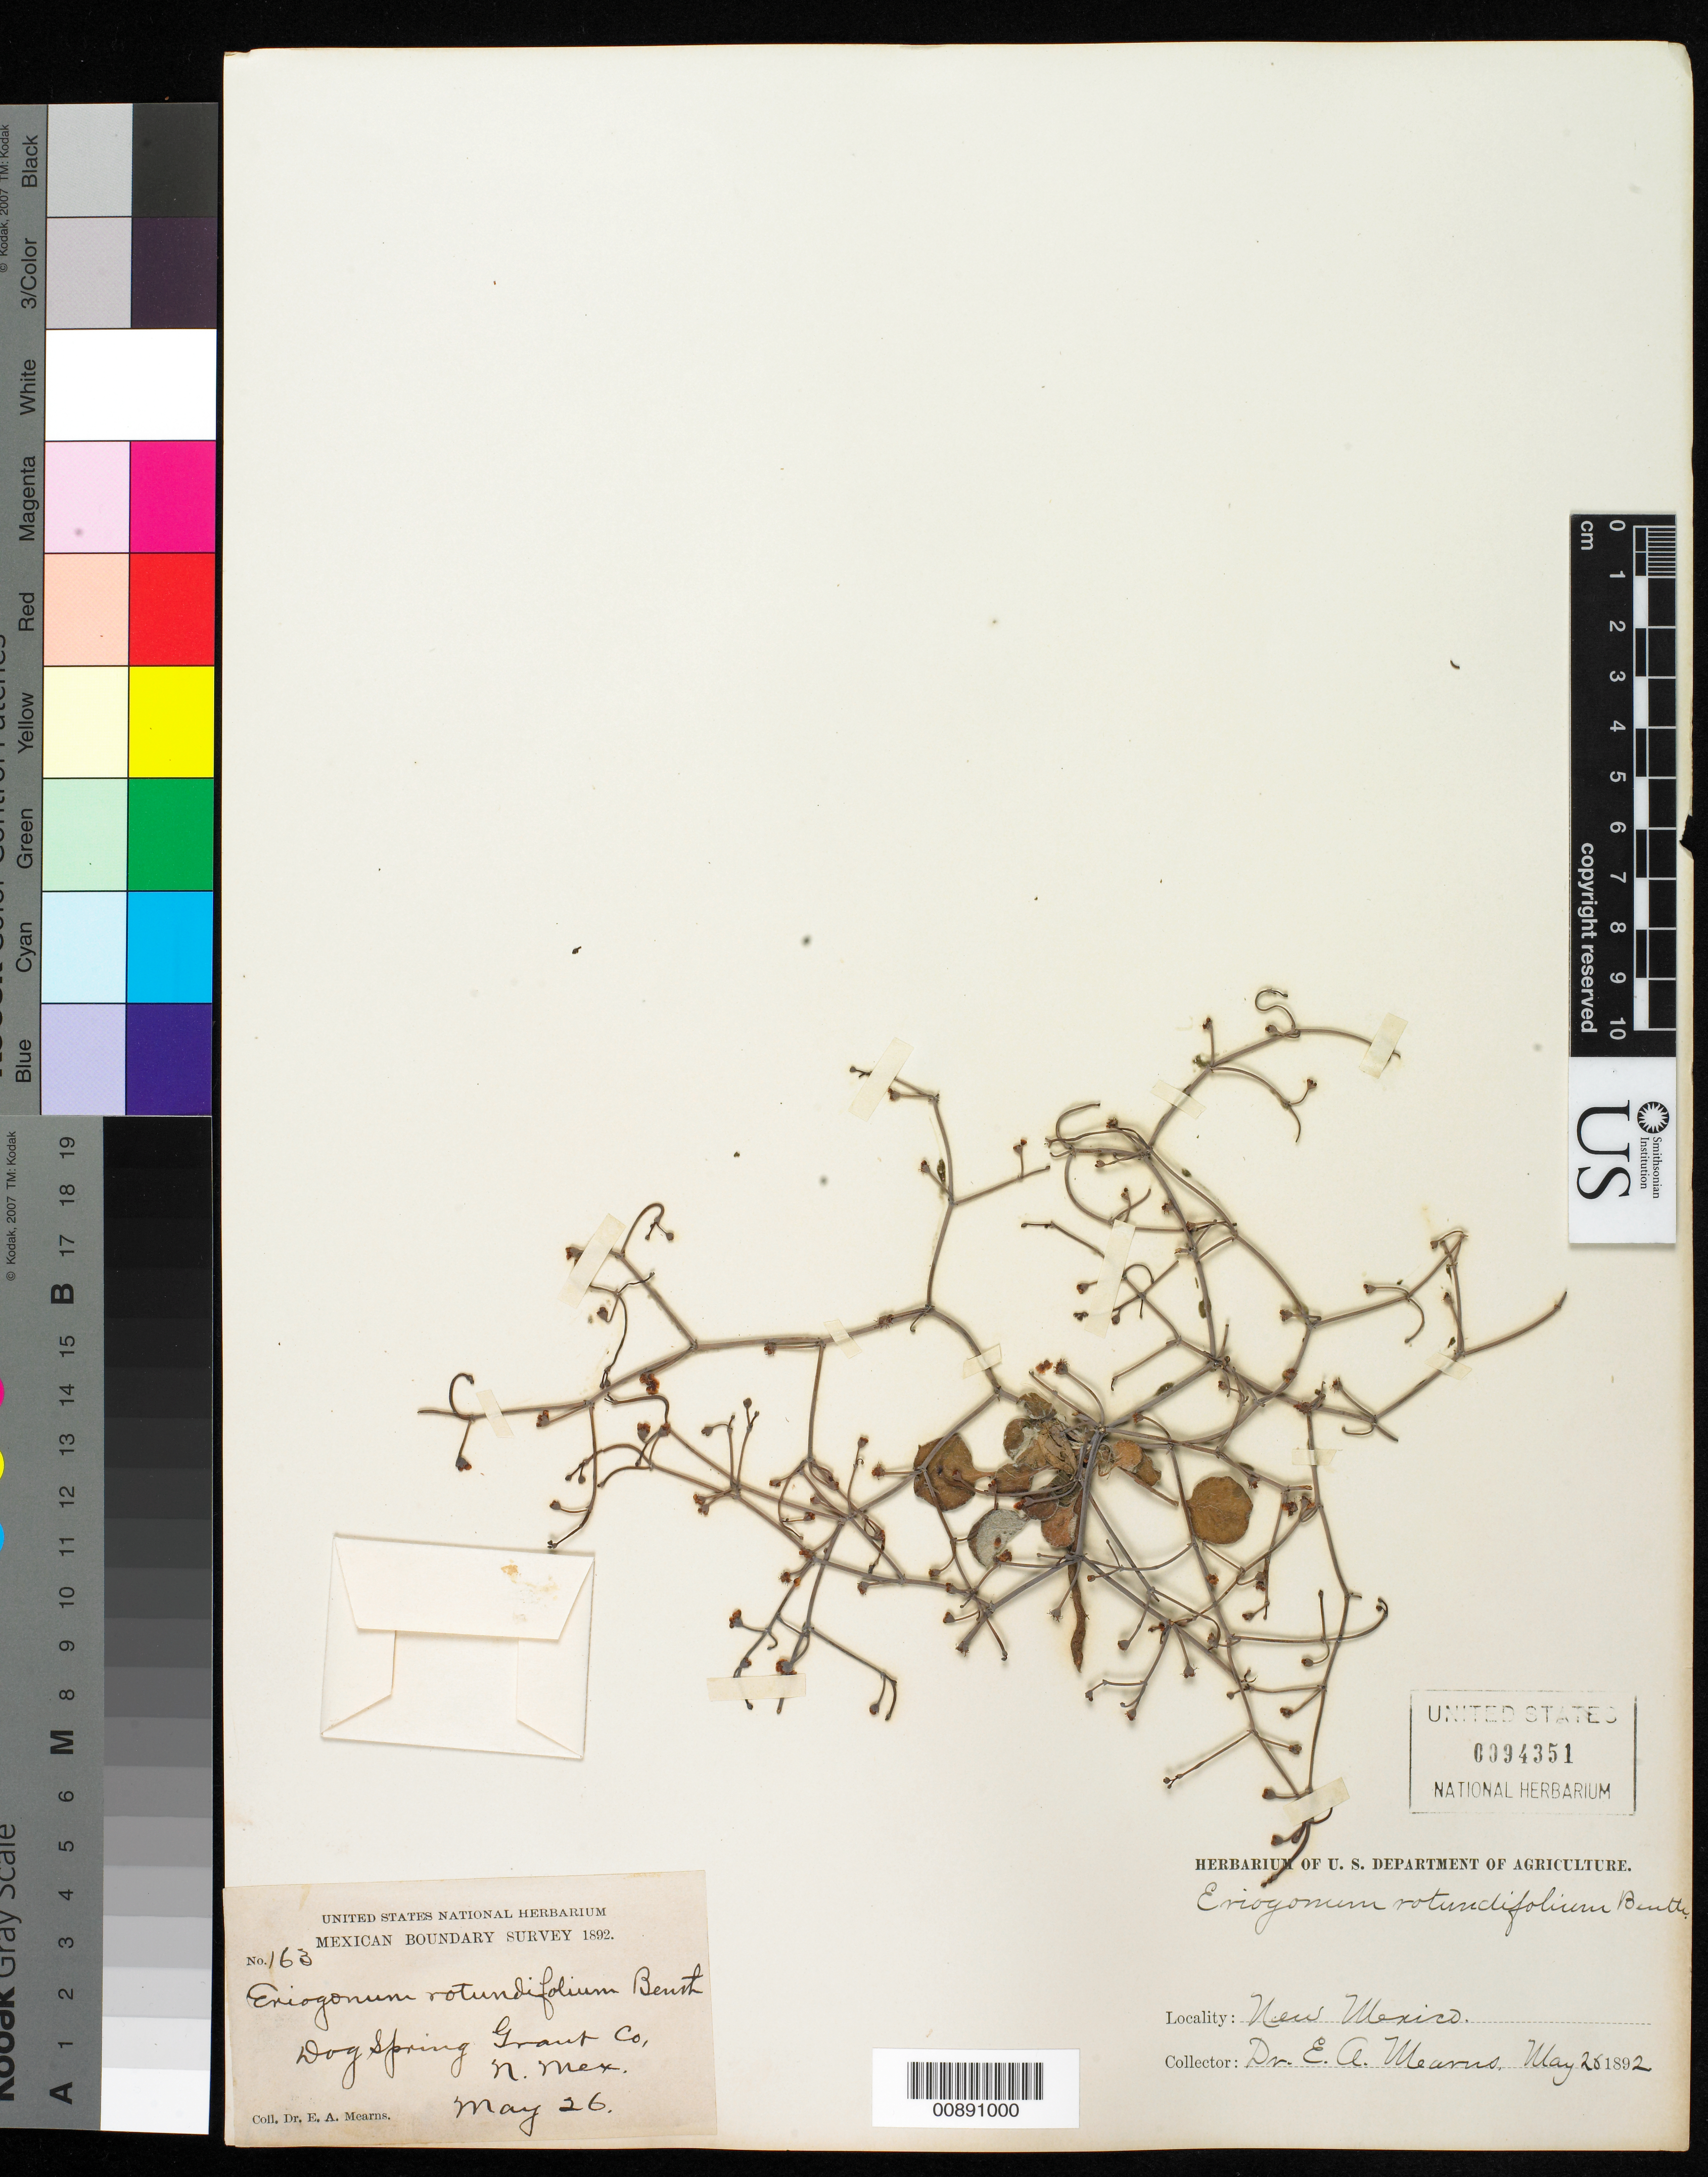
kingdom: Plantae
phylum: Tracheophyta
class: Magnoliopsida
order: Caryophyllales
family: Polygonaceae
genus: Eriogonum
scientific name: Eriogonum rotundifolium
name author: Benth.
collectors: E. A. Mearns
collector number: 163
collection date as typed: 26 May 1892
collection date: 1892-05-26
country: United States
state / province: New Mexico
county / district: Grant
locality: Dog Spring, Grant County, New Mexico.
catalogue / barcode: US 94351